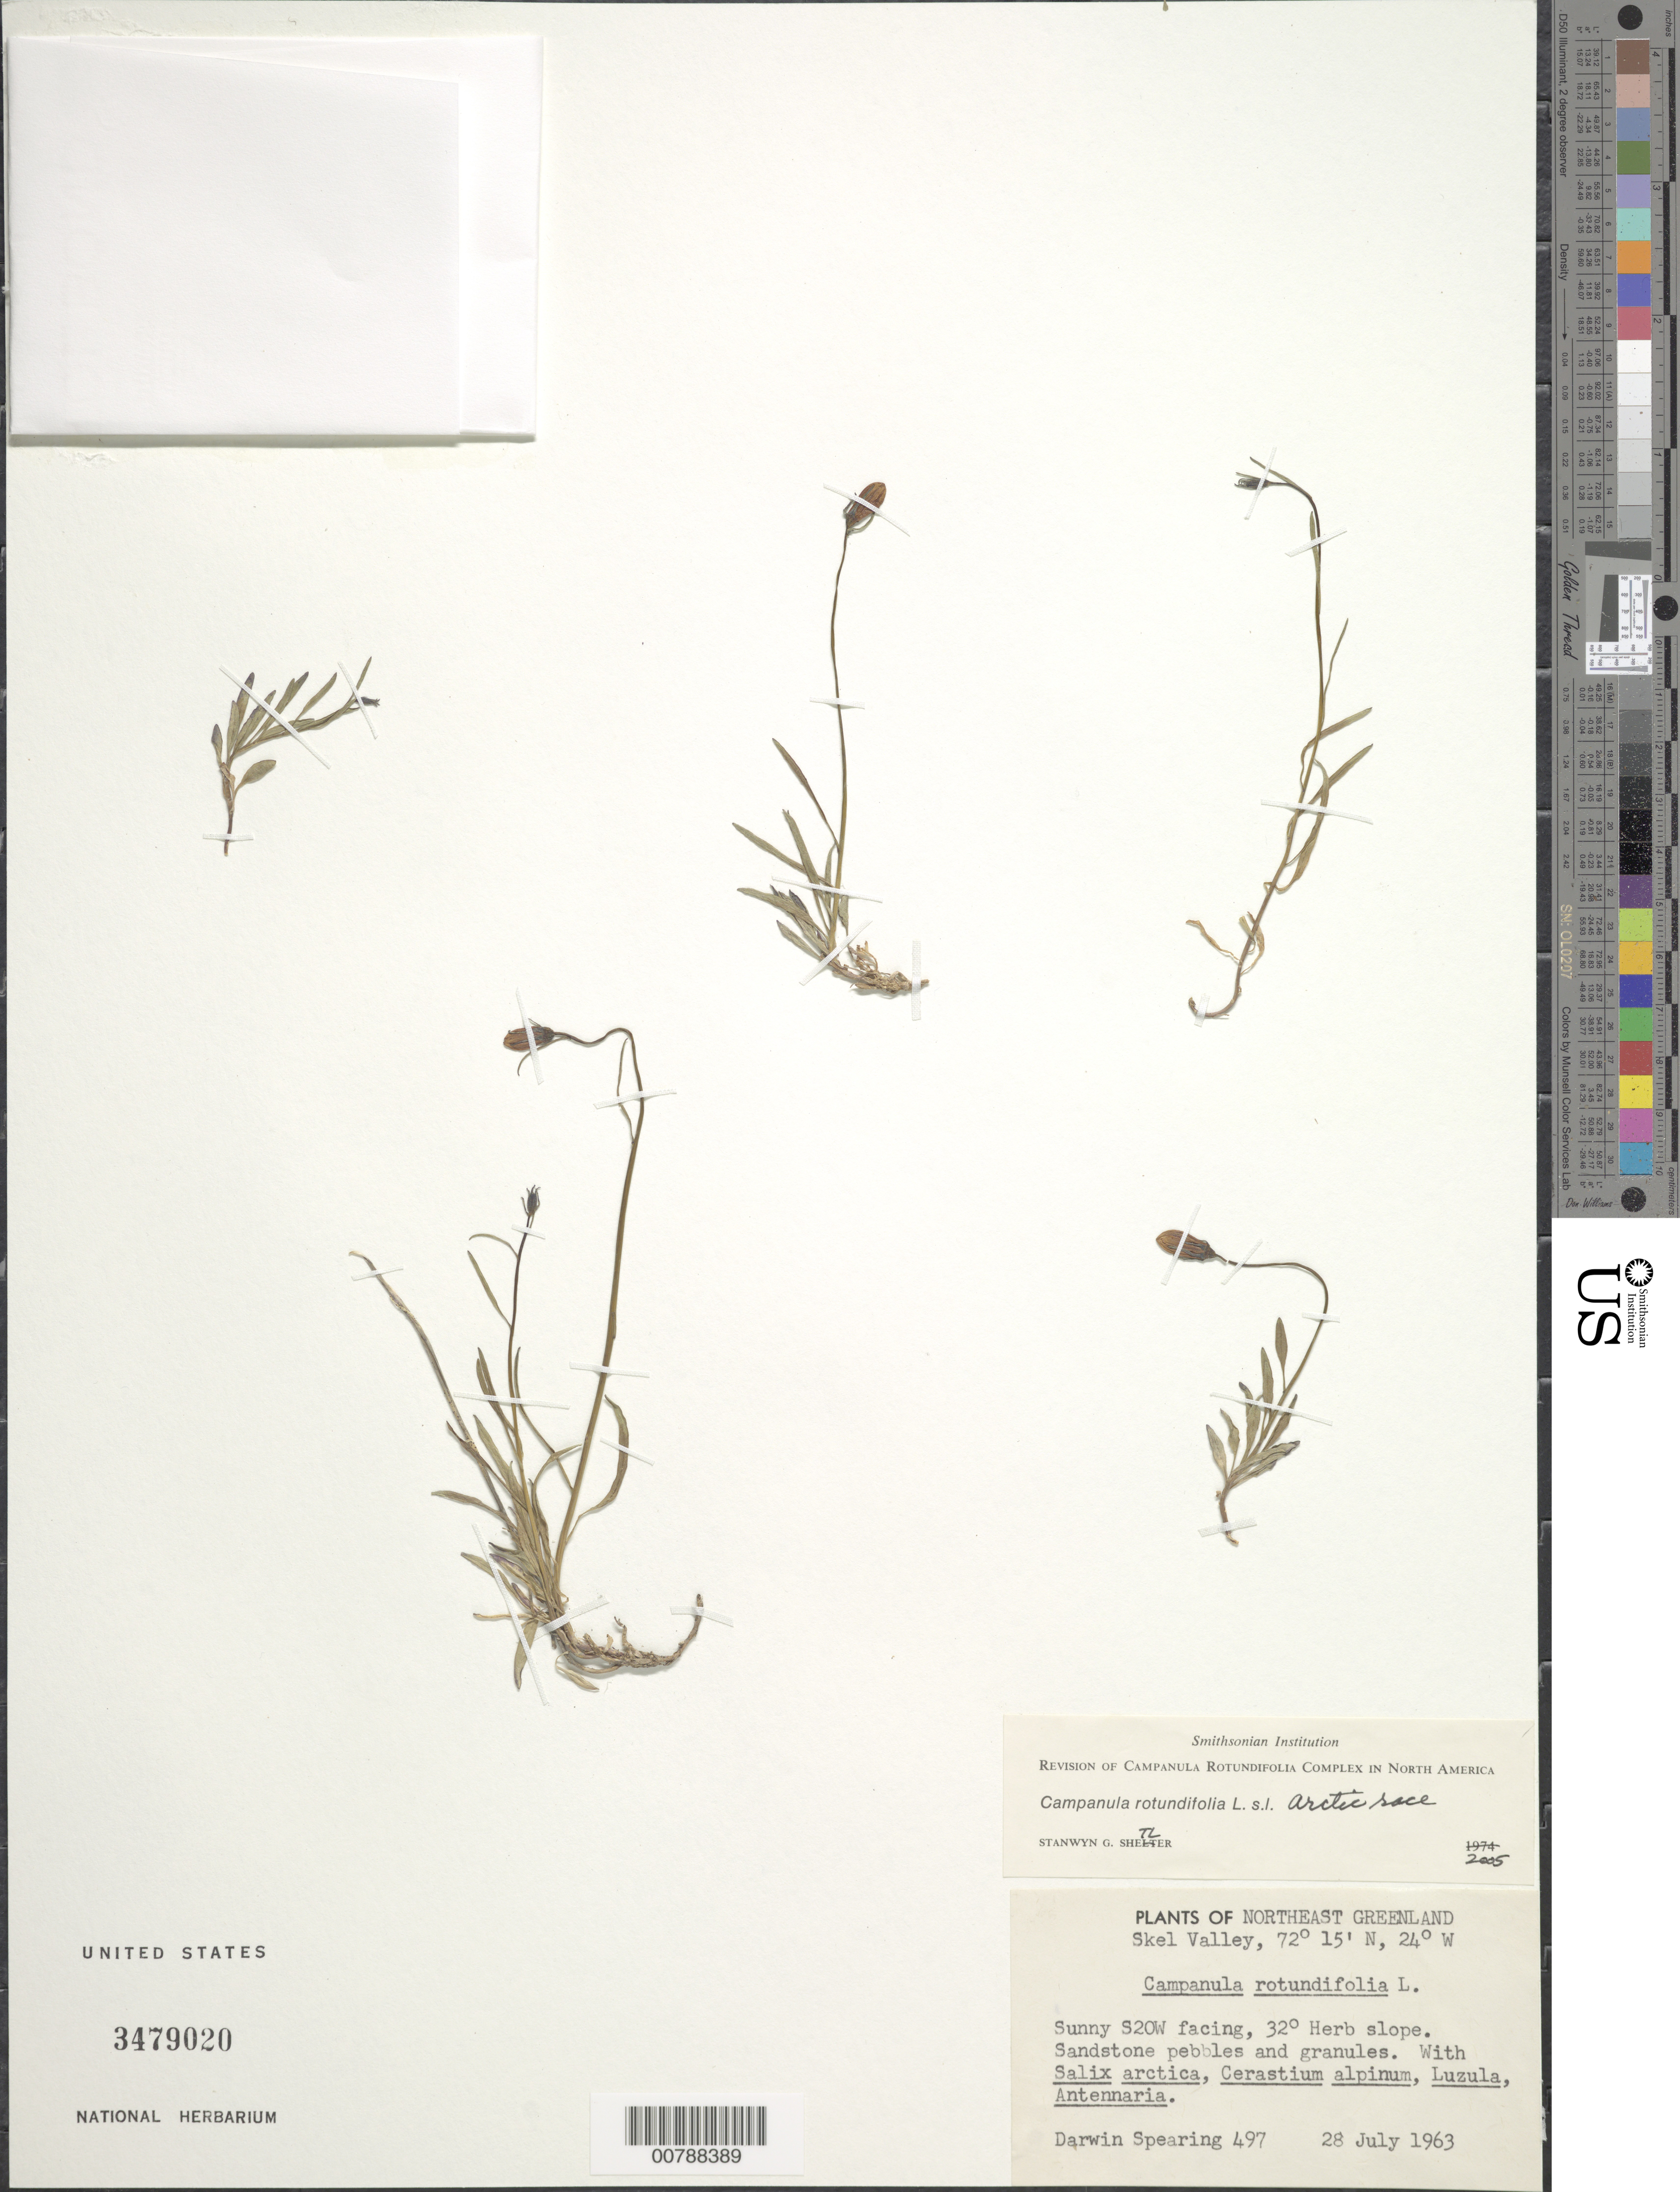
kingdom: Plantae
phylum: Tracheophyta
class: Magnoliopsida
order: Asterales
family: Campanulaceae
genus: Campanula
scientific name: Campanula rotundifolia L. Arctic race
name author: L.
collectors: D. Spearing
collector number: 497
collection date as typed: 28 July 1963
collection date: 1963-07-28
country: Greenland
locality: Skel Valley.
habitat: Sunny S20W facing, 32 degrees herb slope. Sandstone pebbles and granules. With Salix arctica, Cerastium alpinum, Luzula, Antennaria.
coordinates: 72 15' N, 24 W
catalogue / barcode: US 3479020